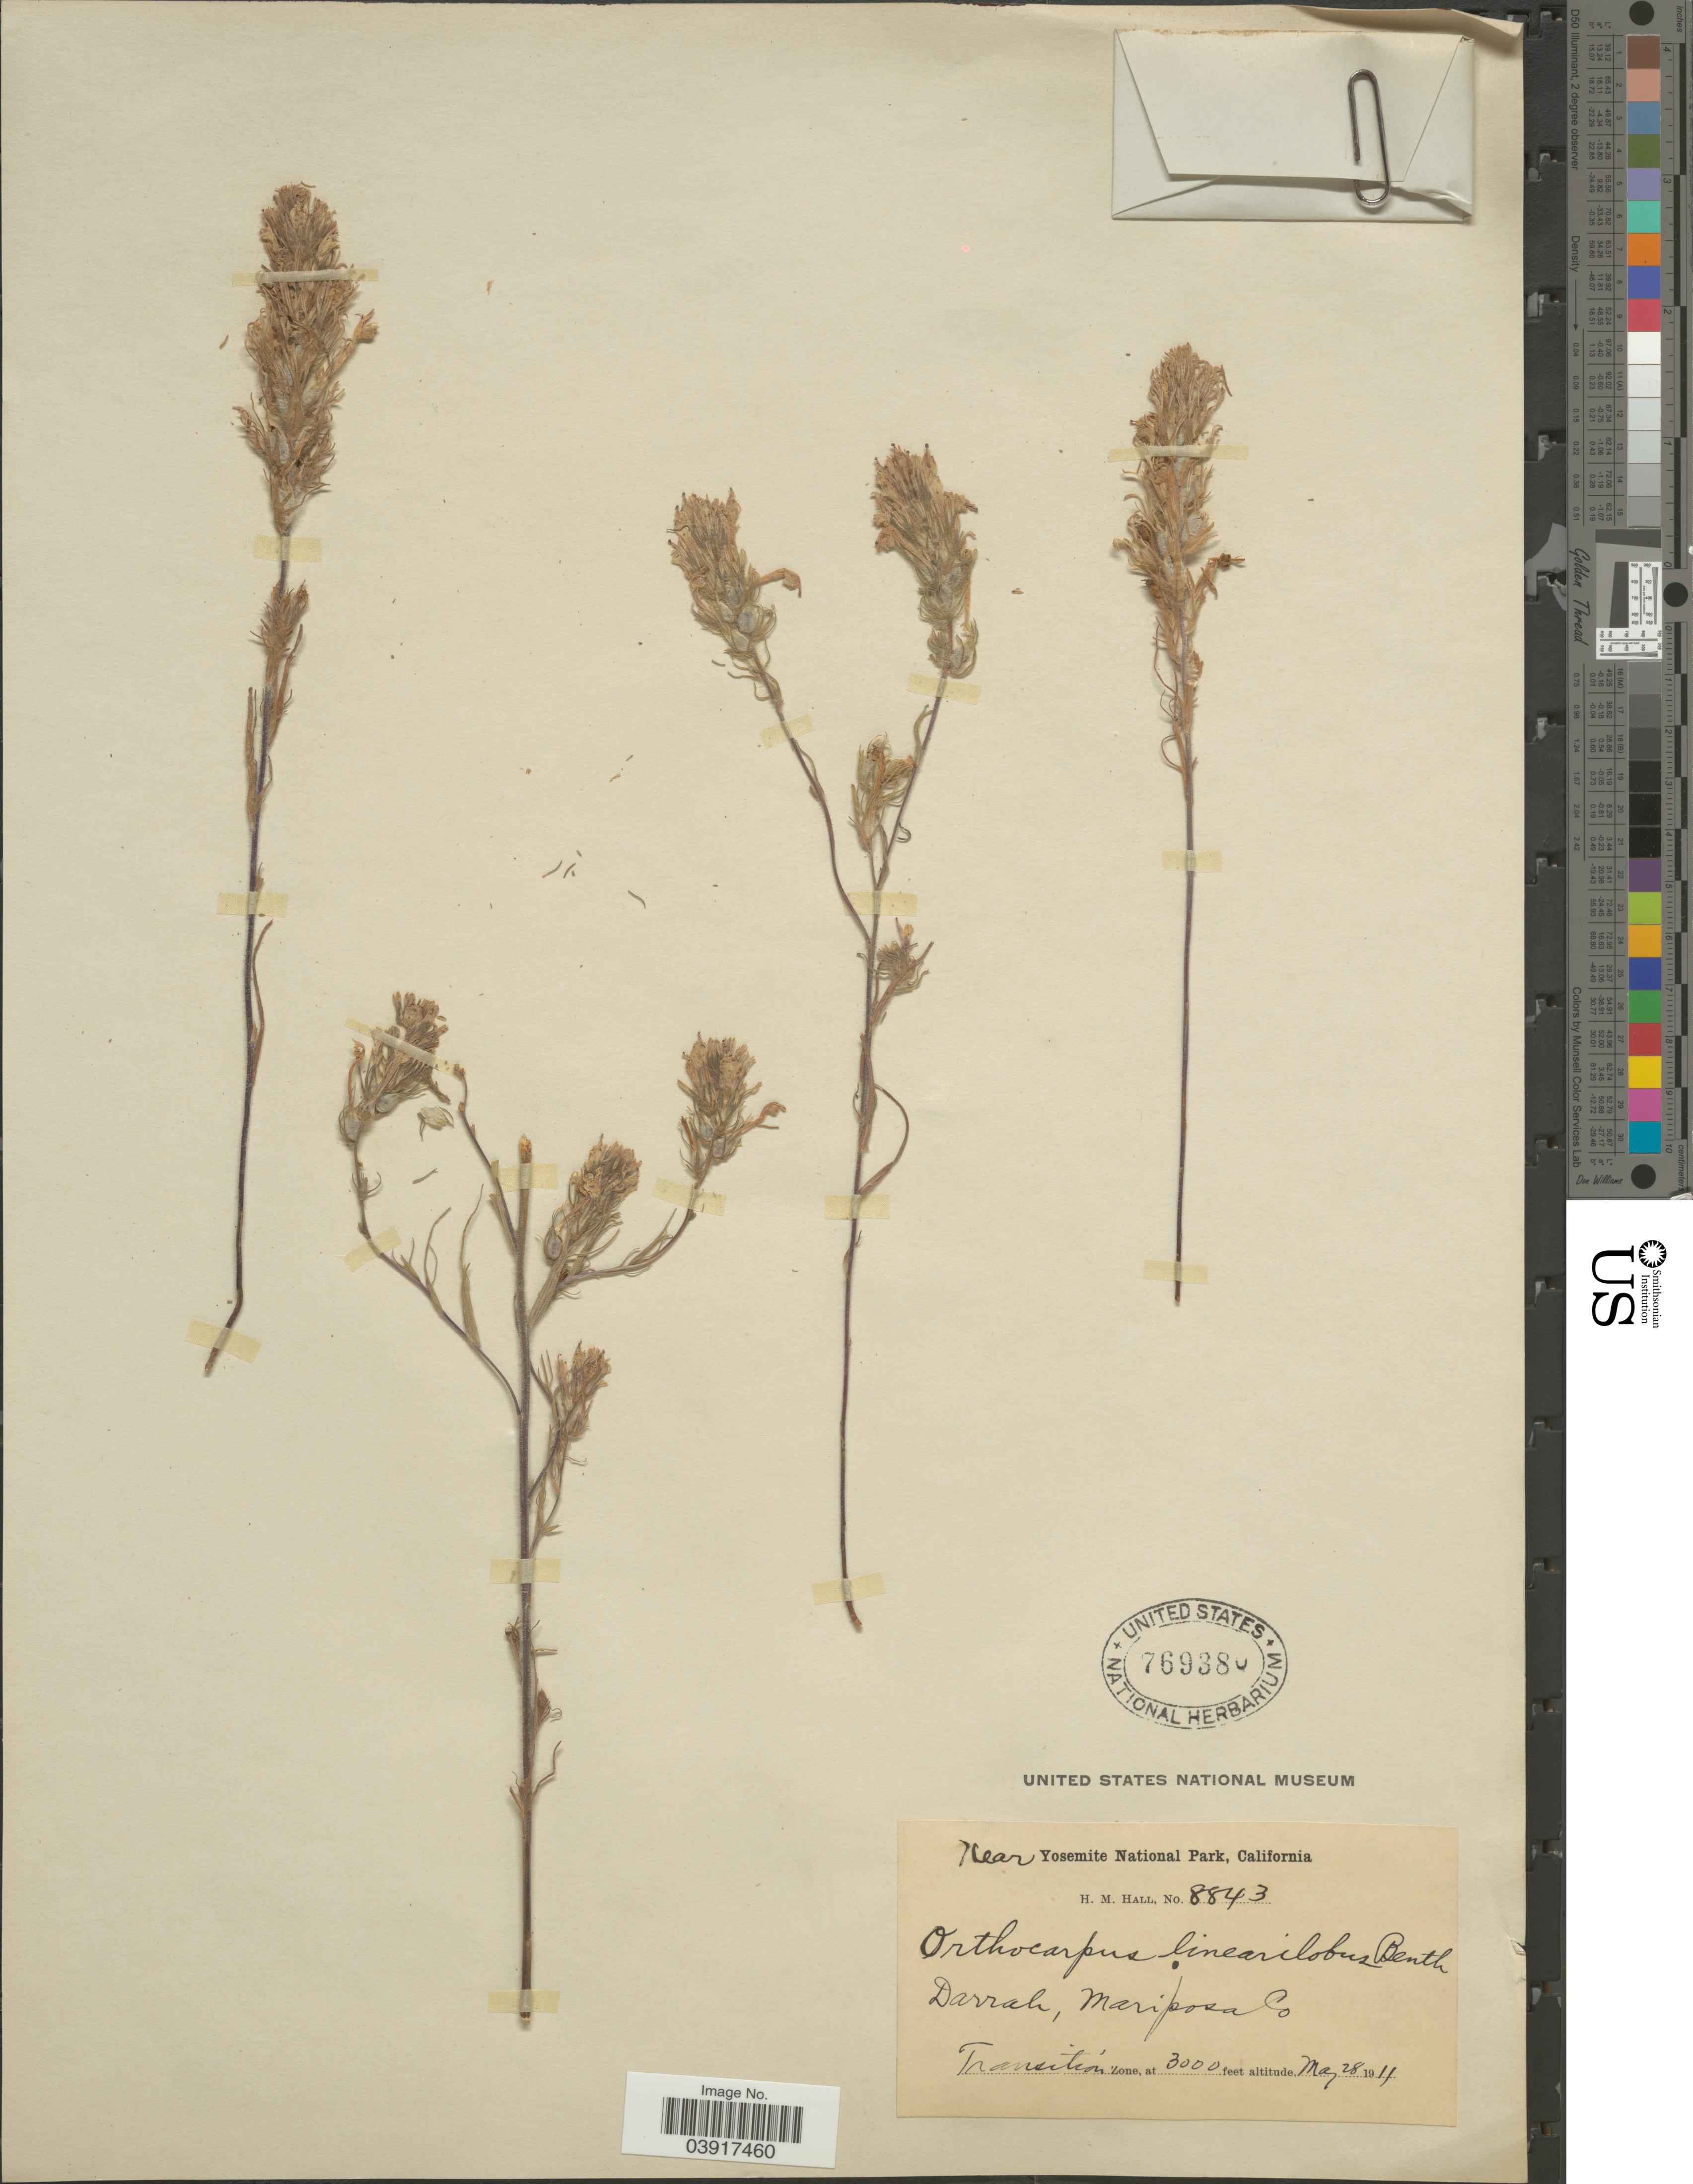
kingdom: Plantae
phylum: Tracheophyta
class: Magnoliopsida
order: Lamiales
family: Orobanchaceae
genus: Orthocarpus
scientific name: Orthocarpus linearilobus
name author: Benth.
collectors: H. M. Hall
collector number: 8843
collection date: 1911-05-28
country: United States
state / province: California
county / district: Mariposa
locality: Near Yosemite National Park. Darrah, Mariposa Co. Transition Zone.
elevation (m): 914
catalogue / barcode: US 769380